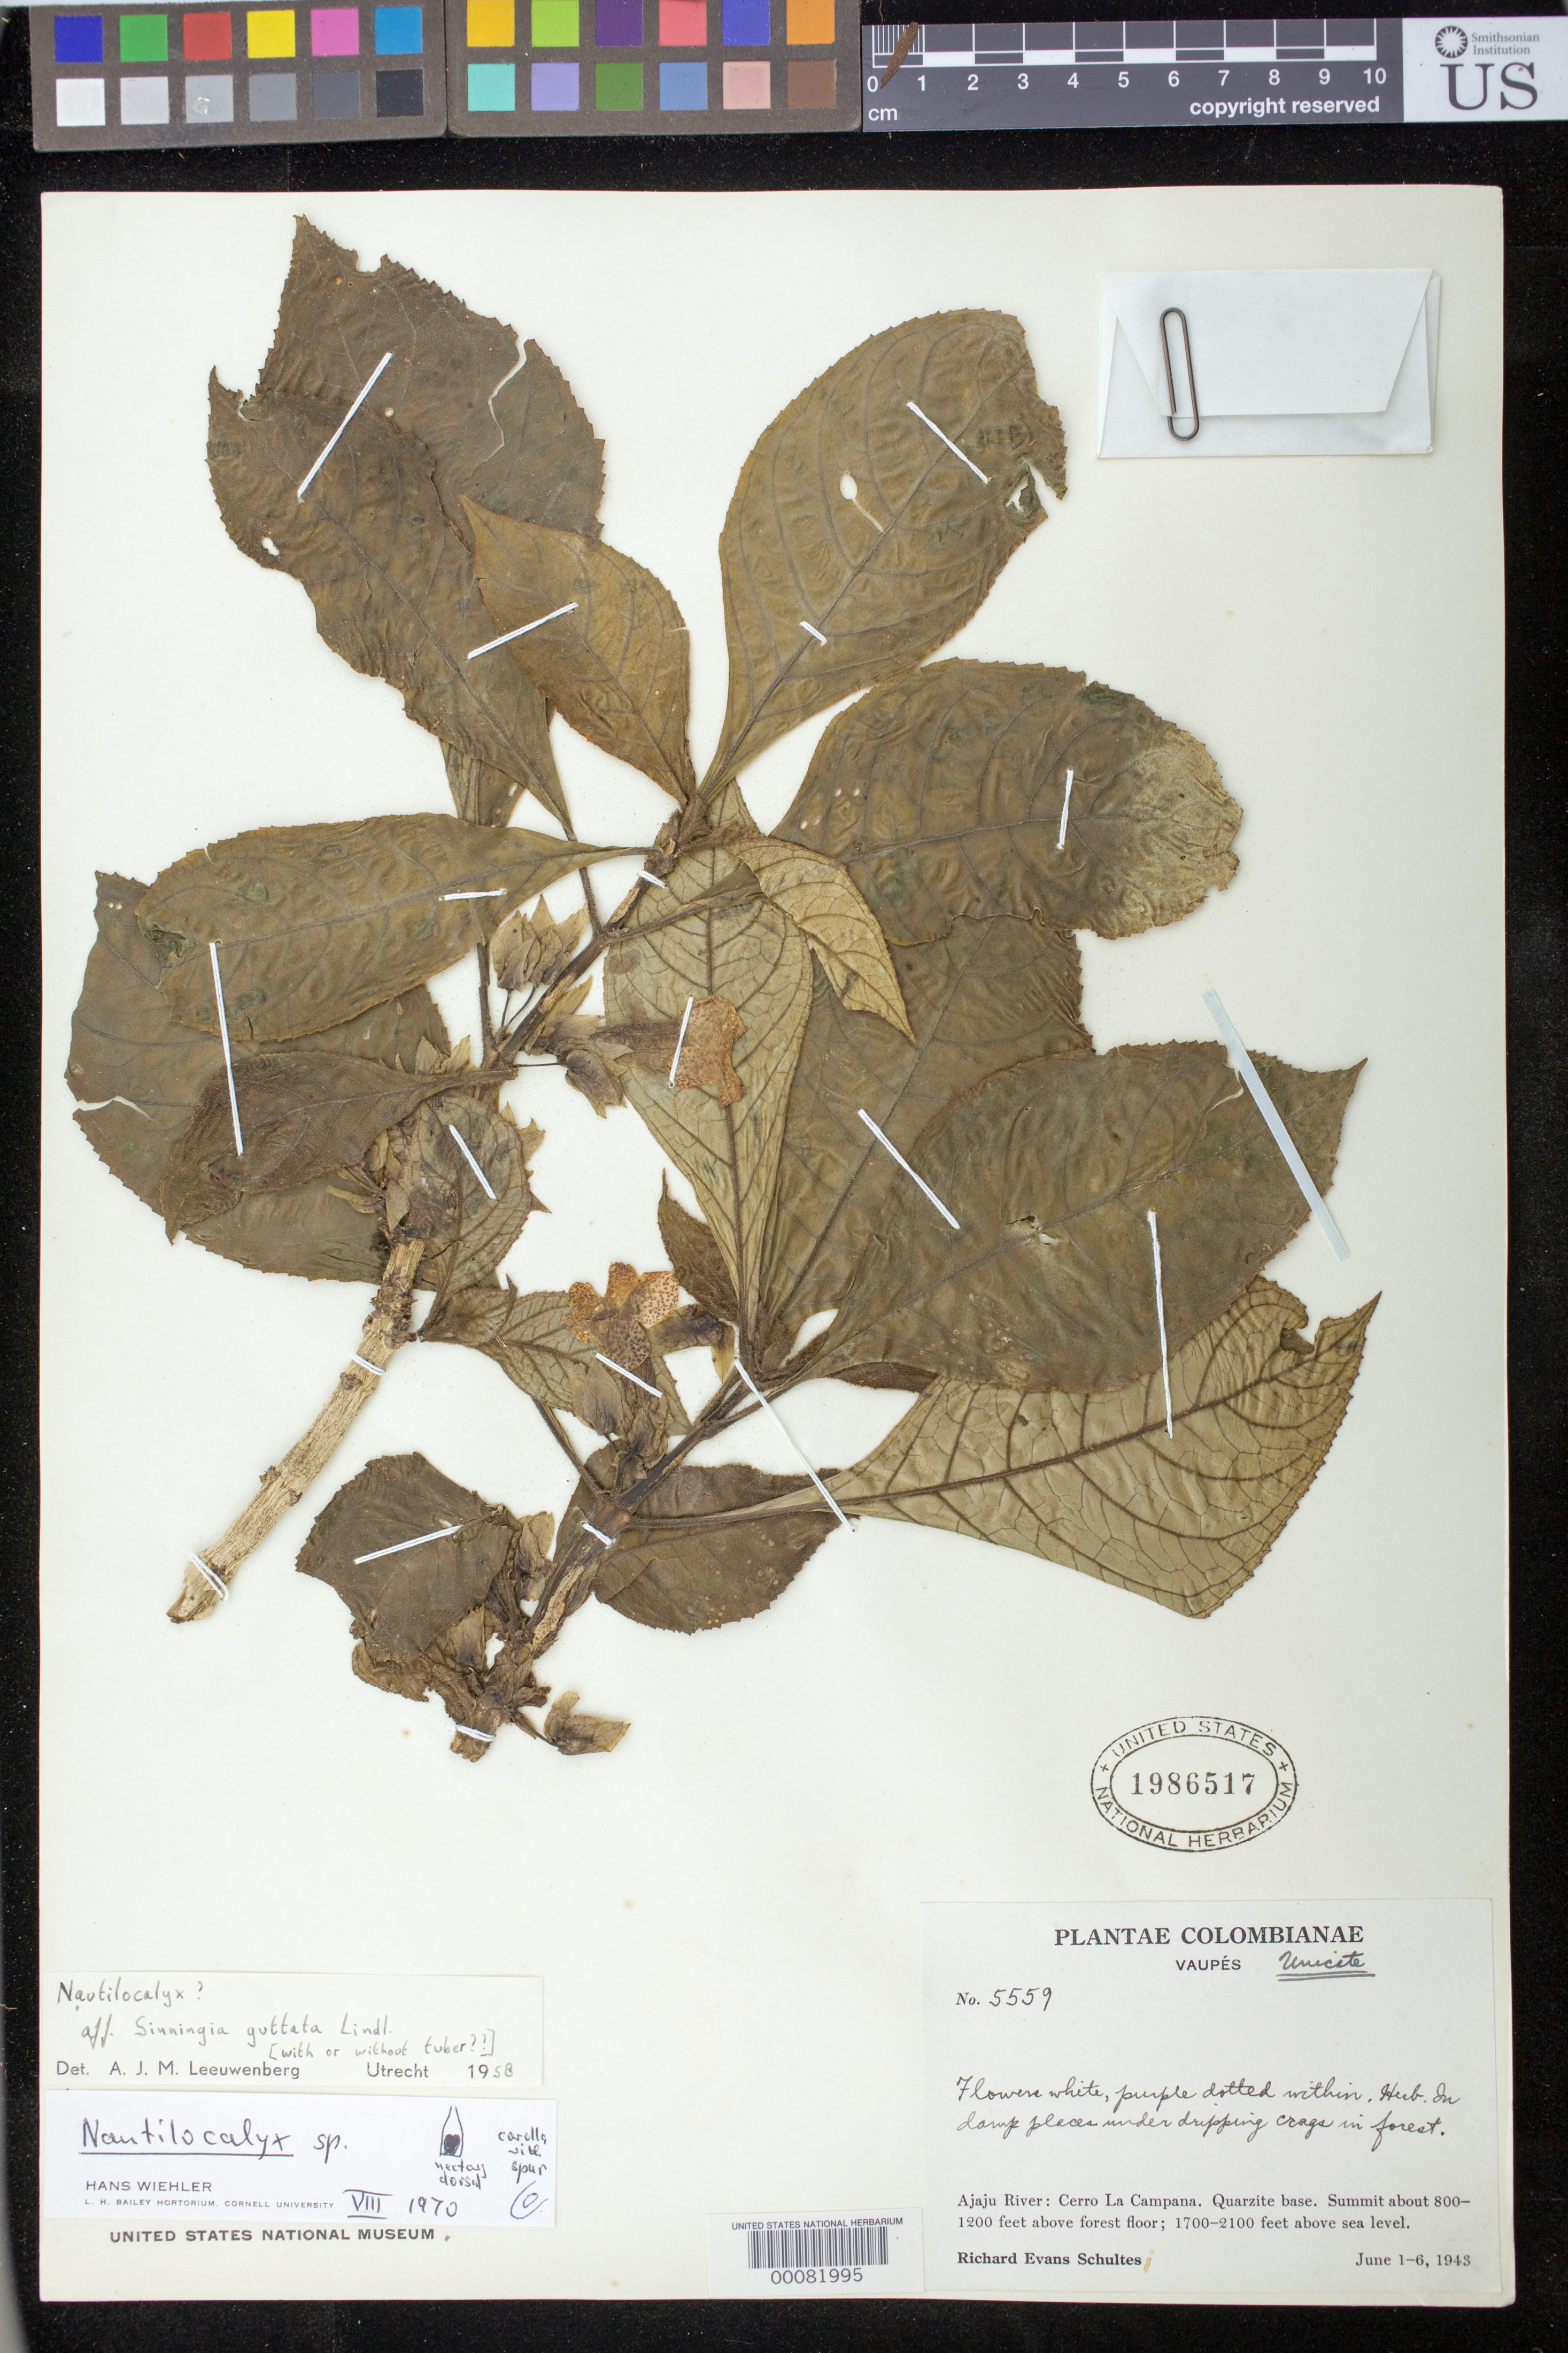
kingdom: Plantae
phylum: Tracheophyta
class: Magnoliopsida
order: Lamiales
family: Gesneriaceae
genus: Nautilocalyx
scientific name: Nautilocalyx sp.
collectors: R. E. Schultes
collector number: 5559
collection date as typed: Jun 1943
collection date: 1943-06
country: Colombia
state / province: Vaupés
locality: Ajaju River, Cerro la Campana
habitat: Quarzite base, summit about 800-1200 ft above forest floor; in damp places under dripping crags in forest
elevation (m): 518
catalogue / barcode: US 1986517